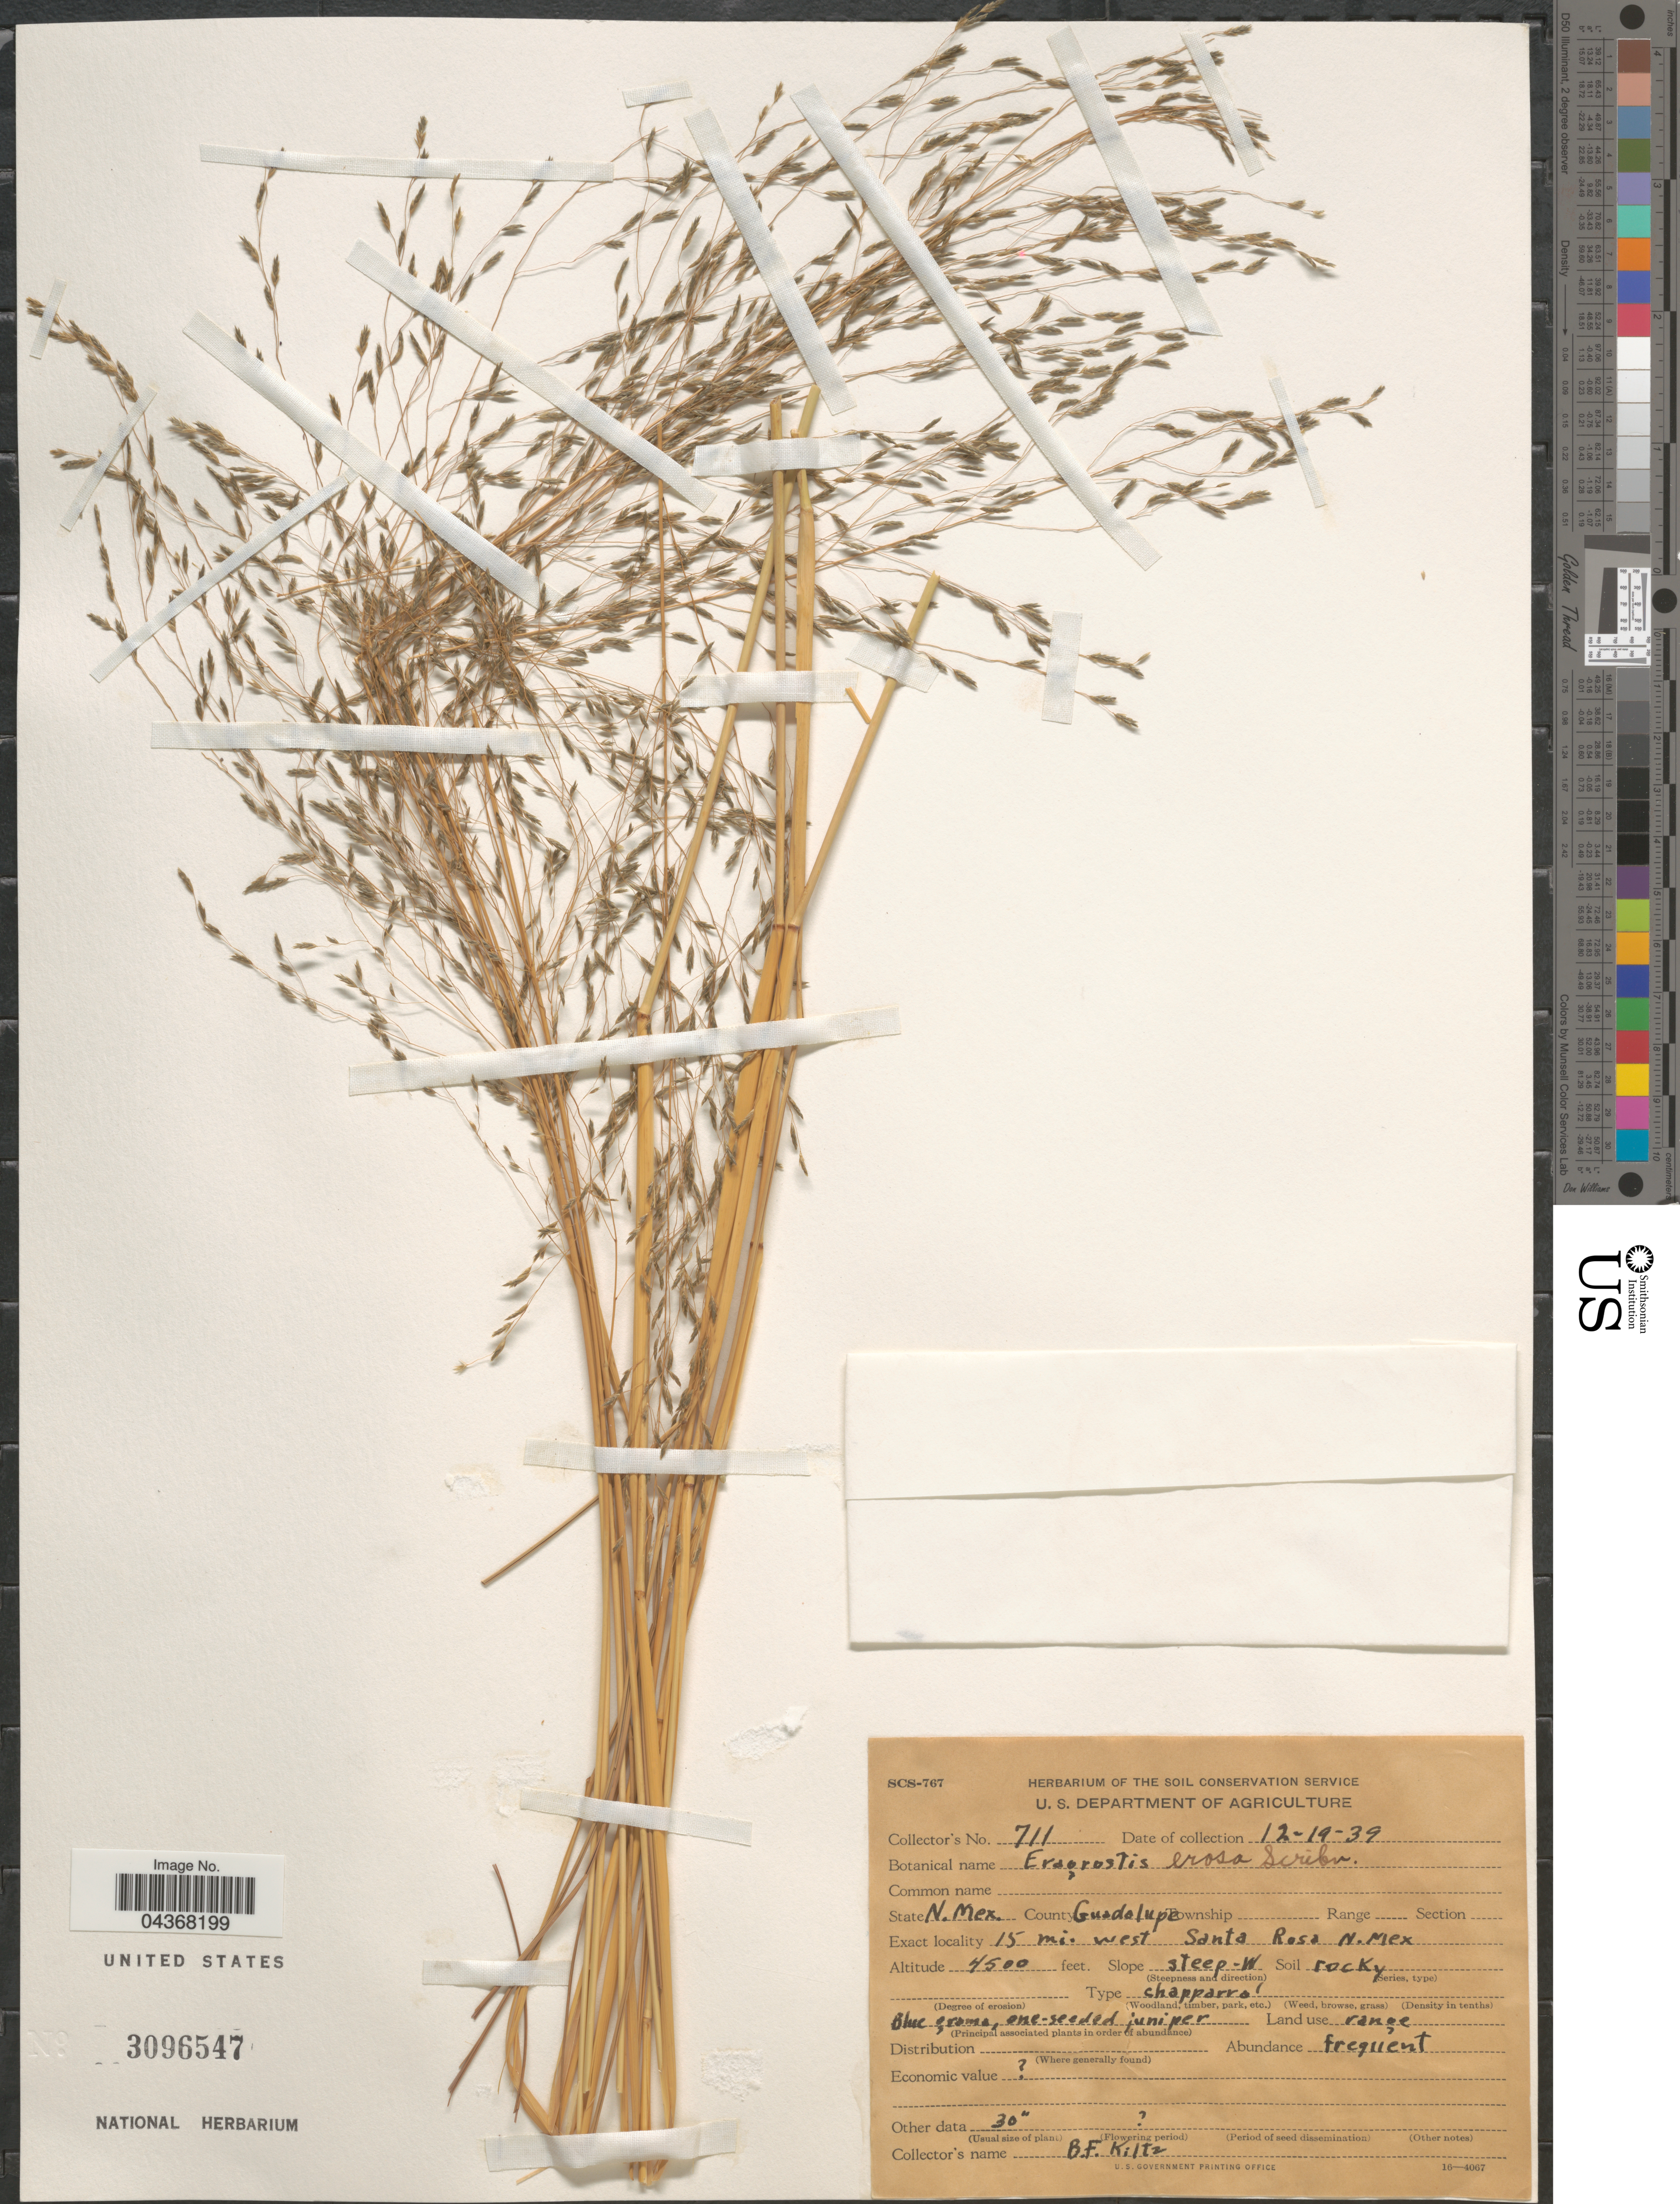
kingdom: Plantae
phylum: Tracheophyta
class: Liliopsida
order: Poales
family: Poaceae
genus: Eragrostis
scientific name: Eragrostis erosa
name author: Scribn. ex W.J. Beal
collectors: B. Kiltz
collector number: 711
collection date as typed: Transcribed d/m/y: 19/12/39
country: United States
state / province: New Mexico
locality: County Guadalupe. 15 mi. west Santa Rosa.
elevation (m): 1372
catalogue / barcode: US 3096547